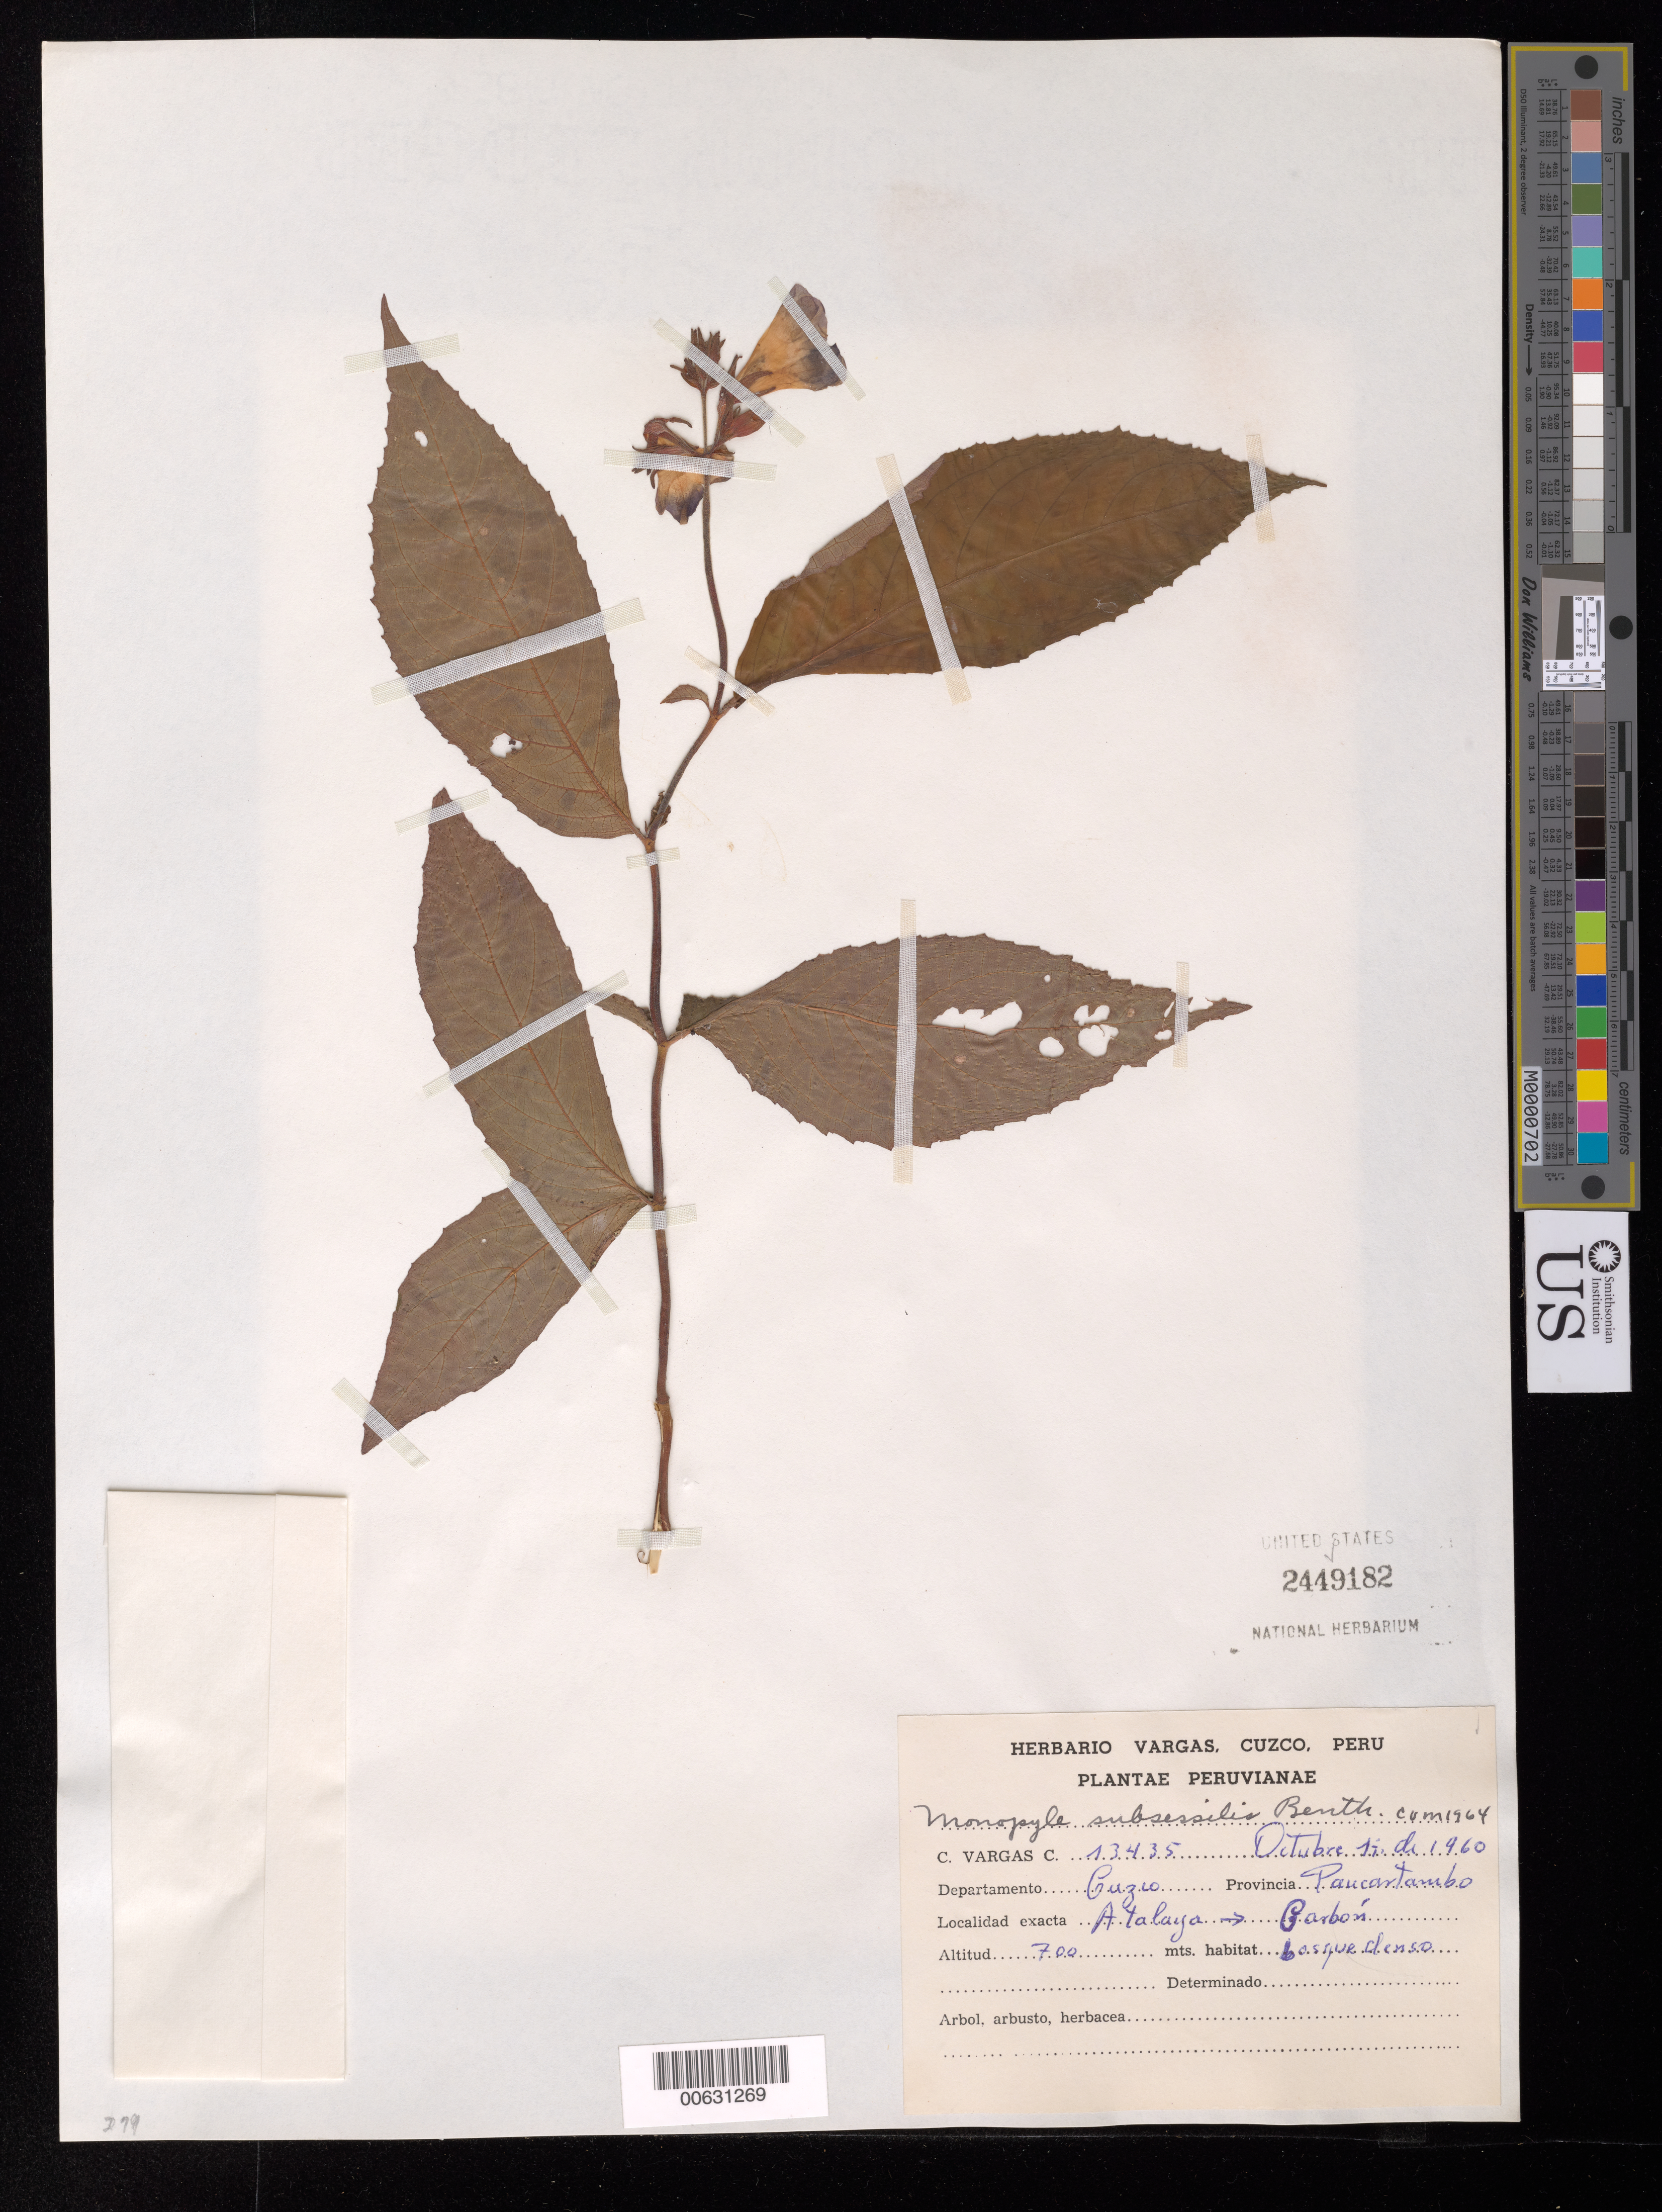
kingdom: Plantae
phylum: Tracheophyta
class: Magnoliopsida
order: Lamiales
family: Gesneriaceae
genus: Monopyle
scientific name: Monopyle subsessilis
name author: Benth.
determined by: Skog, Laurence E.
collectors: C. Vargas C.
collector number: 13435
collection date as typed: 15 Oct 1960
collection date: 1960-10-15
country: Peru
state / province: Cusco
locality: Prov. Paucartambo, Atalaya - Carbón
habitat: Bosque denso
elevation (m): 700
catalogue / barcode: US 2449182